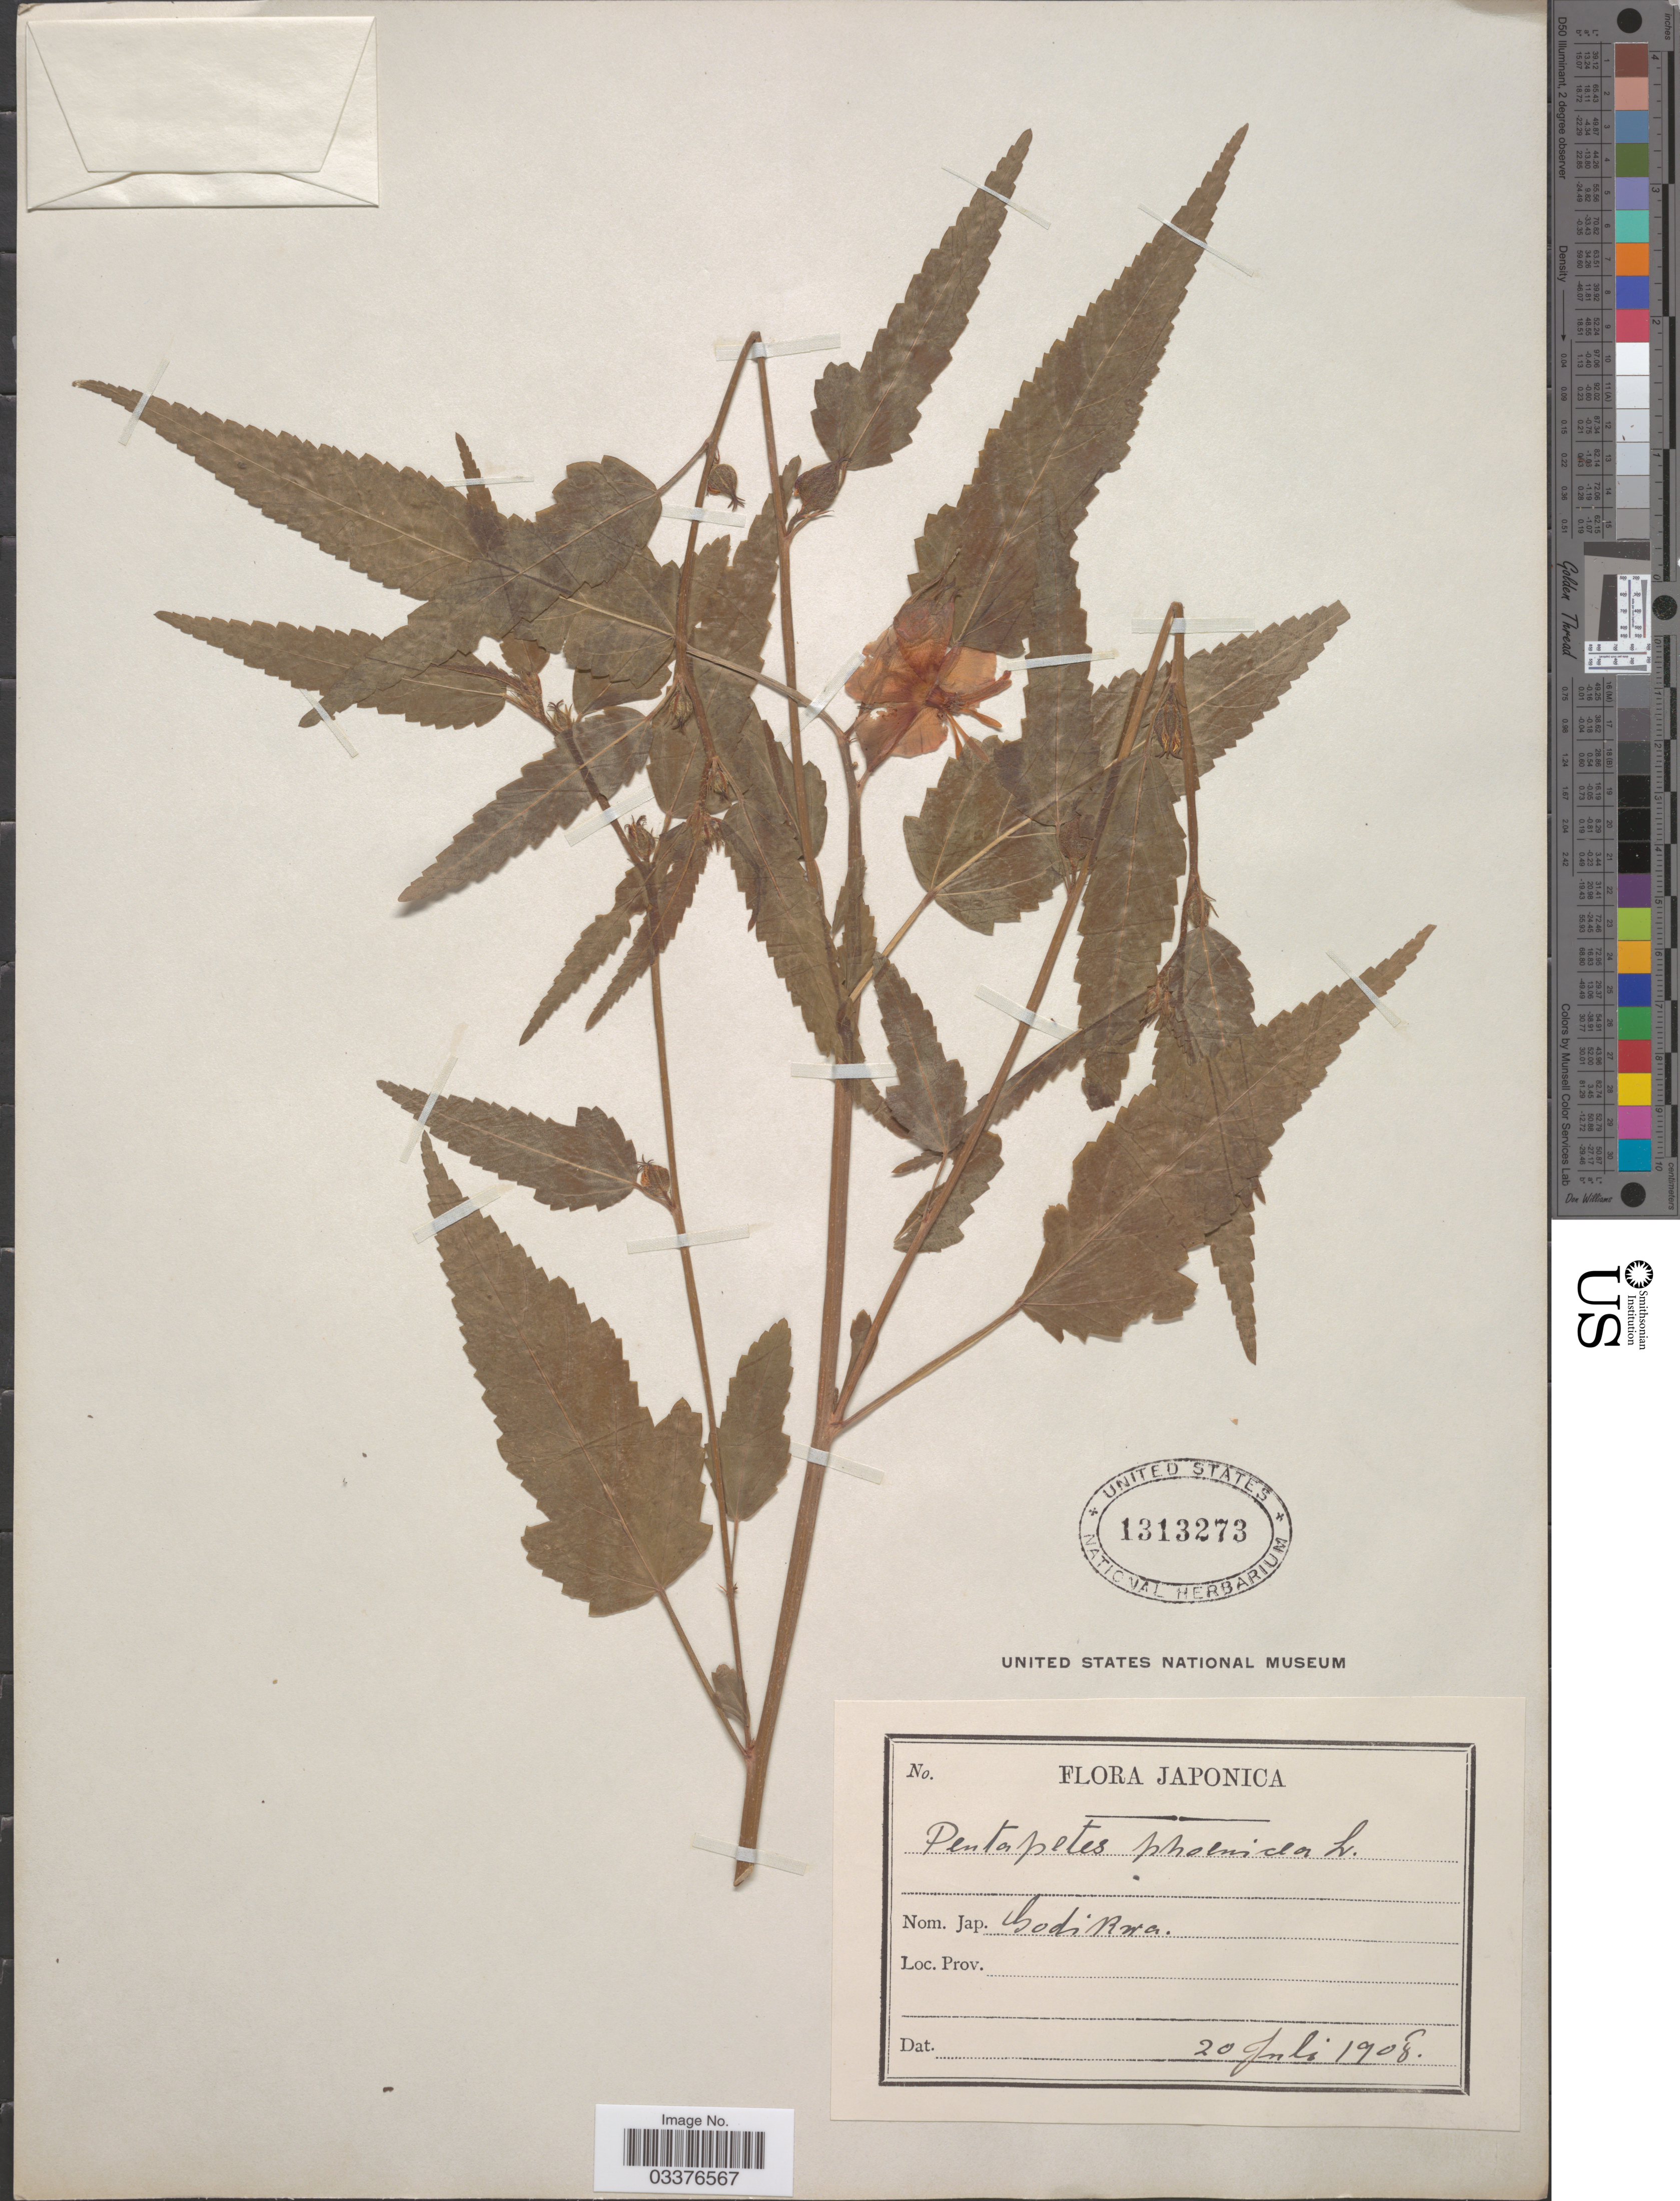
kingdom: Plantae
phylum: Tracheophyta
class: Magnoliopsida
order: Malvales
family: Malvaceae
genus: Pentapetes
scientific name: Pentapetes phoenicea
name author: L.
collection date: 1908-07-20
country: Japan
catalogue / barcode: US 1313273